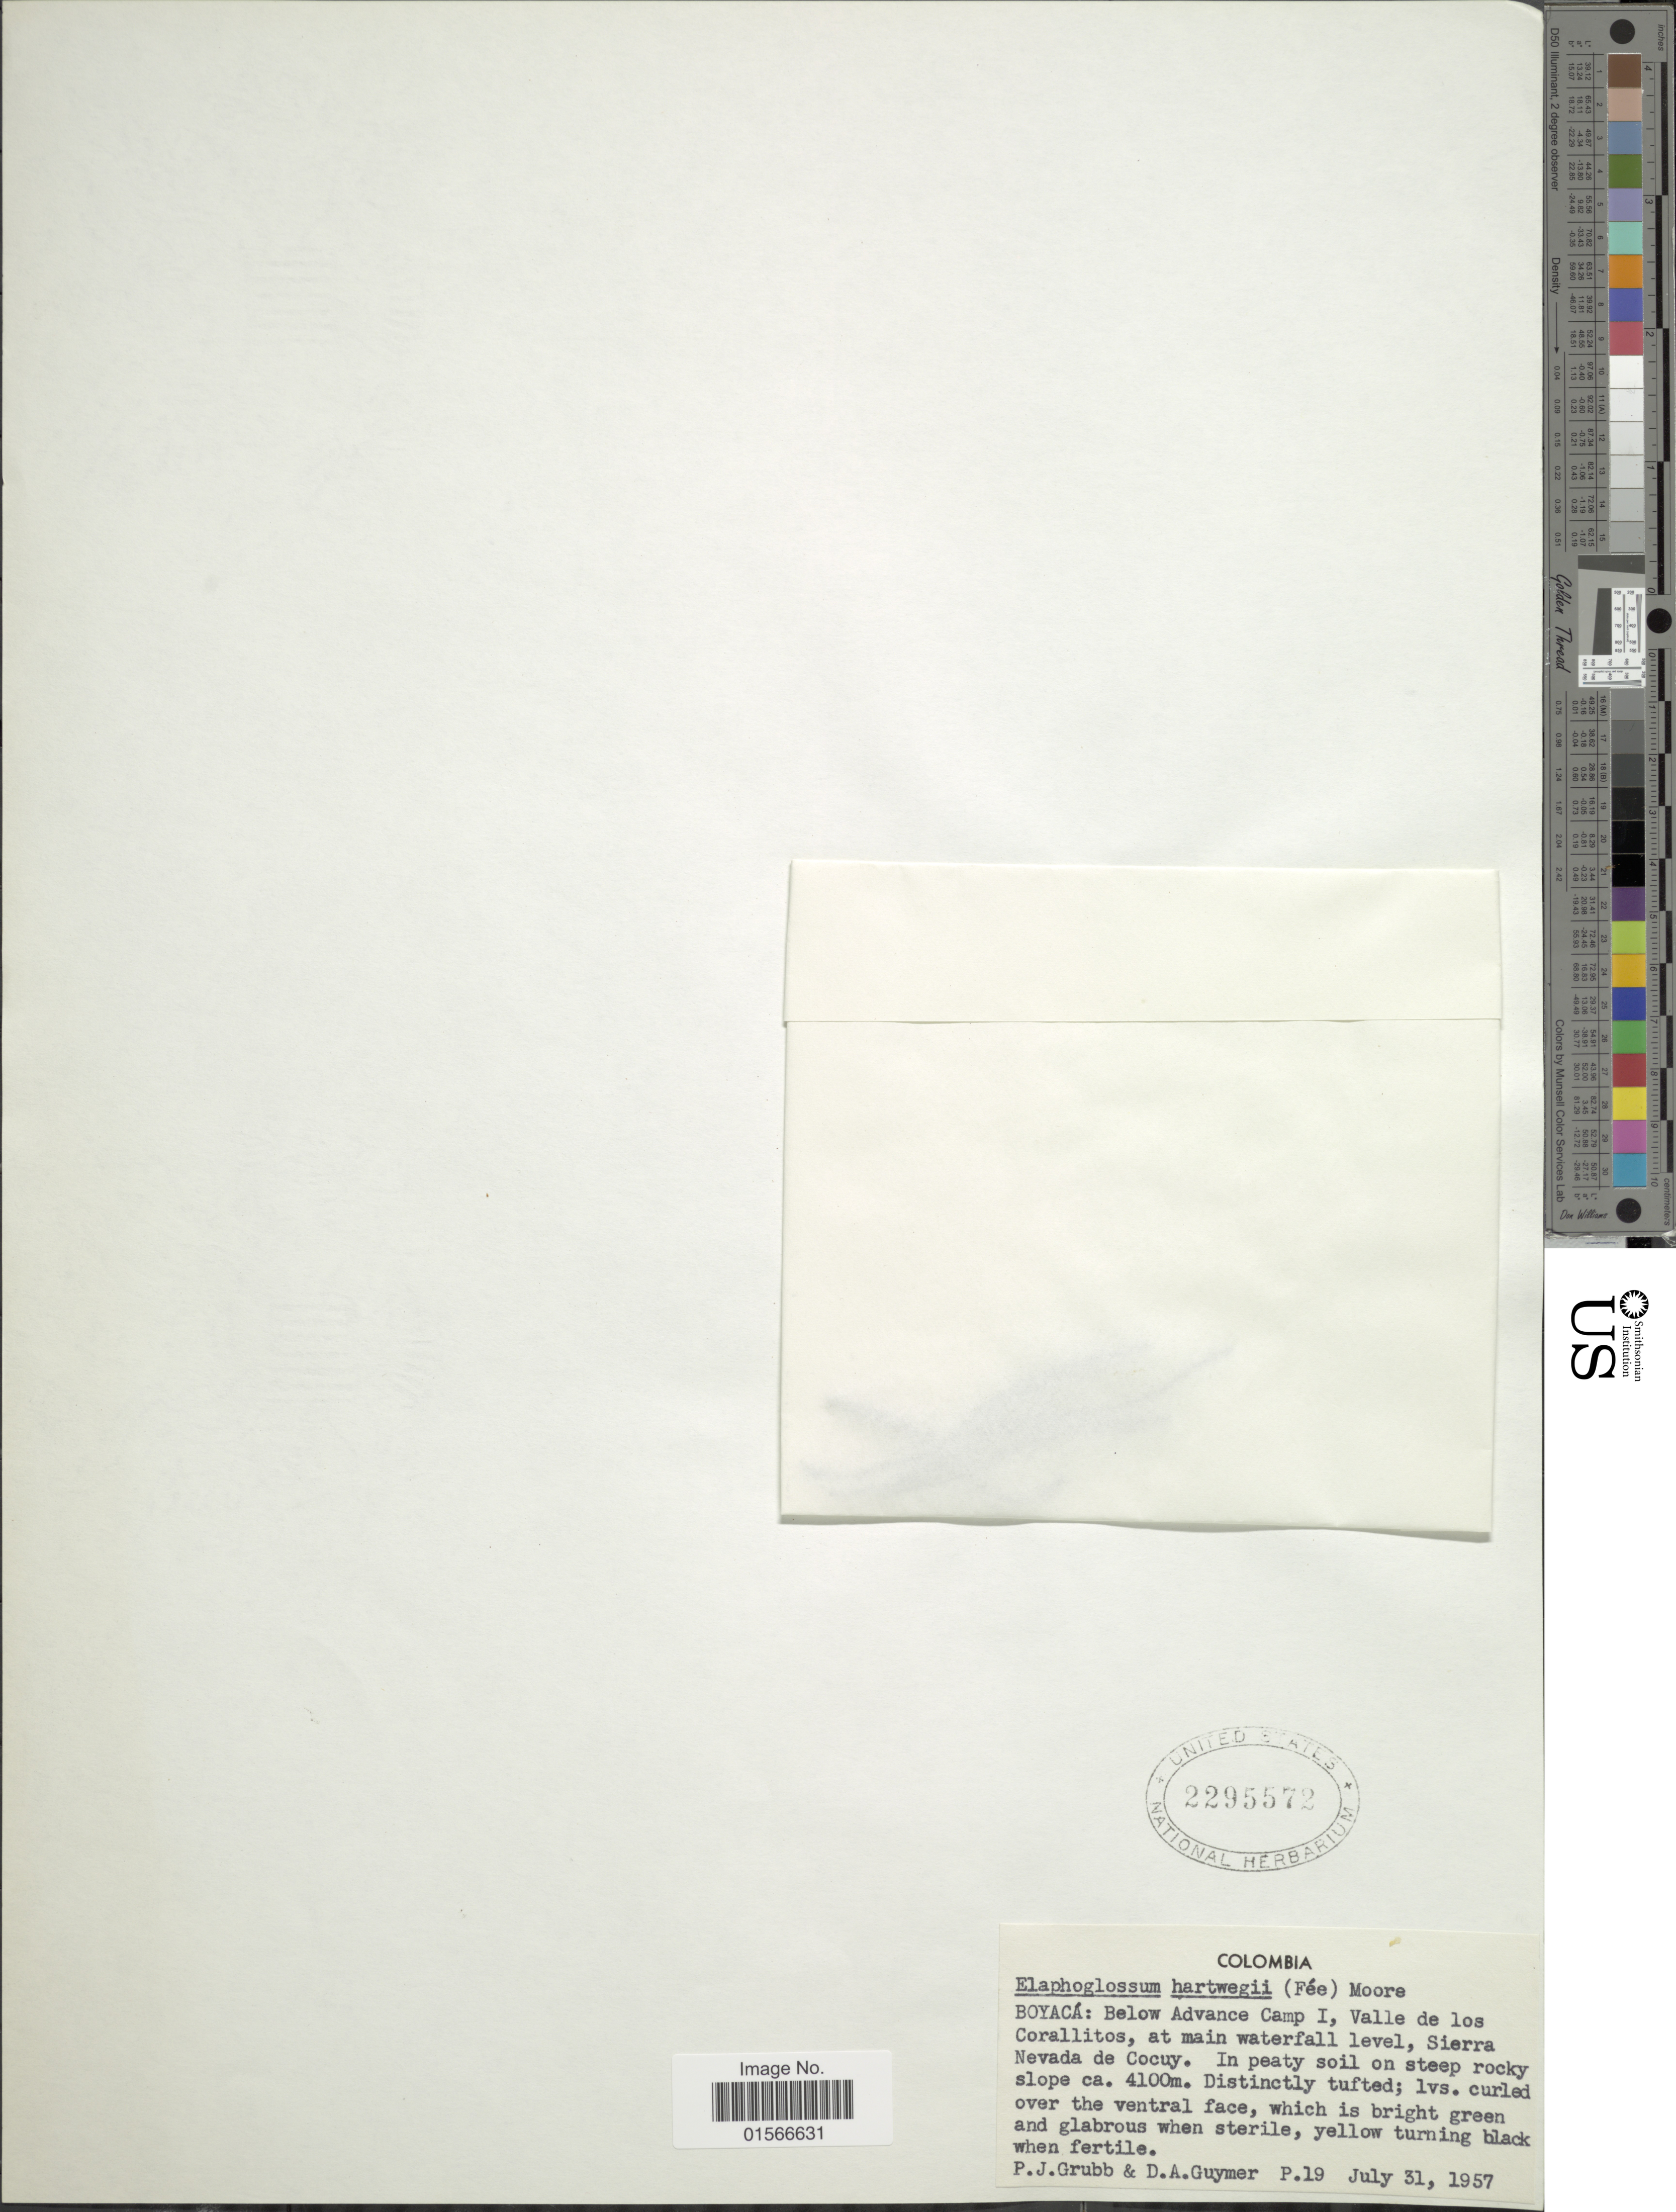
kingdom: Plantae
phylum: Tracheophyta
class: Polypodiopsida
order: Polypodiales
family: Dryopteridaceae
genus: Elaphoglossum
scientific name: Elaphoglossum hartwegii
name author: (Fée) T. Moore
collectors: P. J. Grubb & D. Guymer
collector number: P.19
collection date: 1957-07-31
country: Colombia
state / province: Boyacá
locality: Below Advance Camp I, Valle de los Corallitos, at main waterfall level, Sierra Nevada de Cocuy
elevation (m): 4100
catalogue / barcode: US 2295572